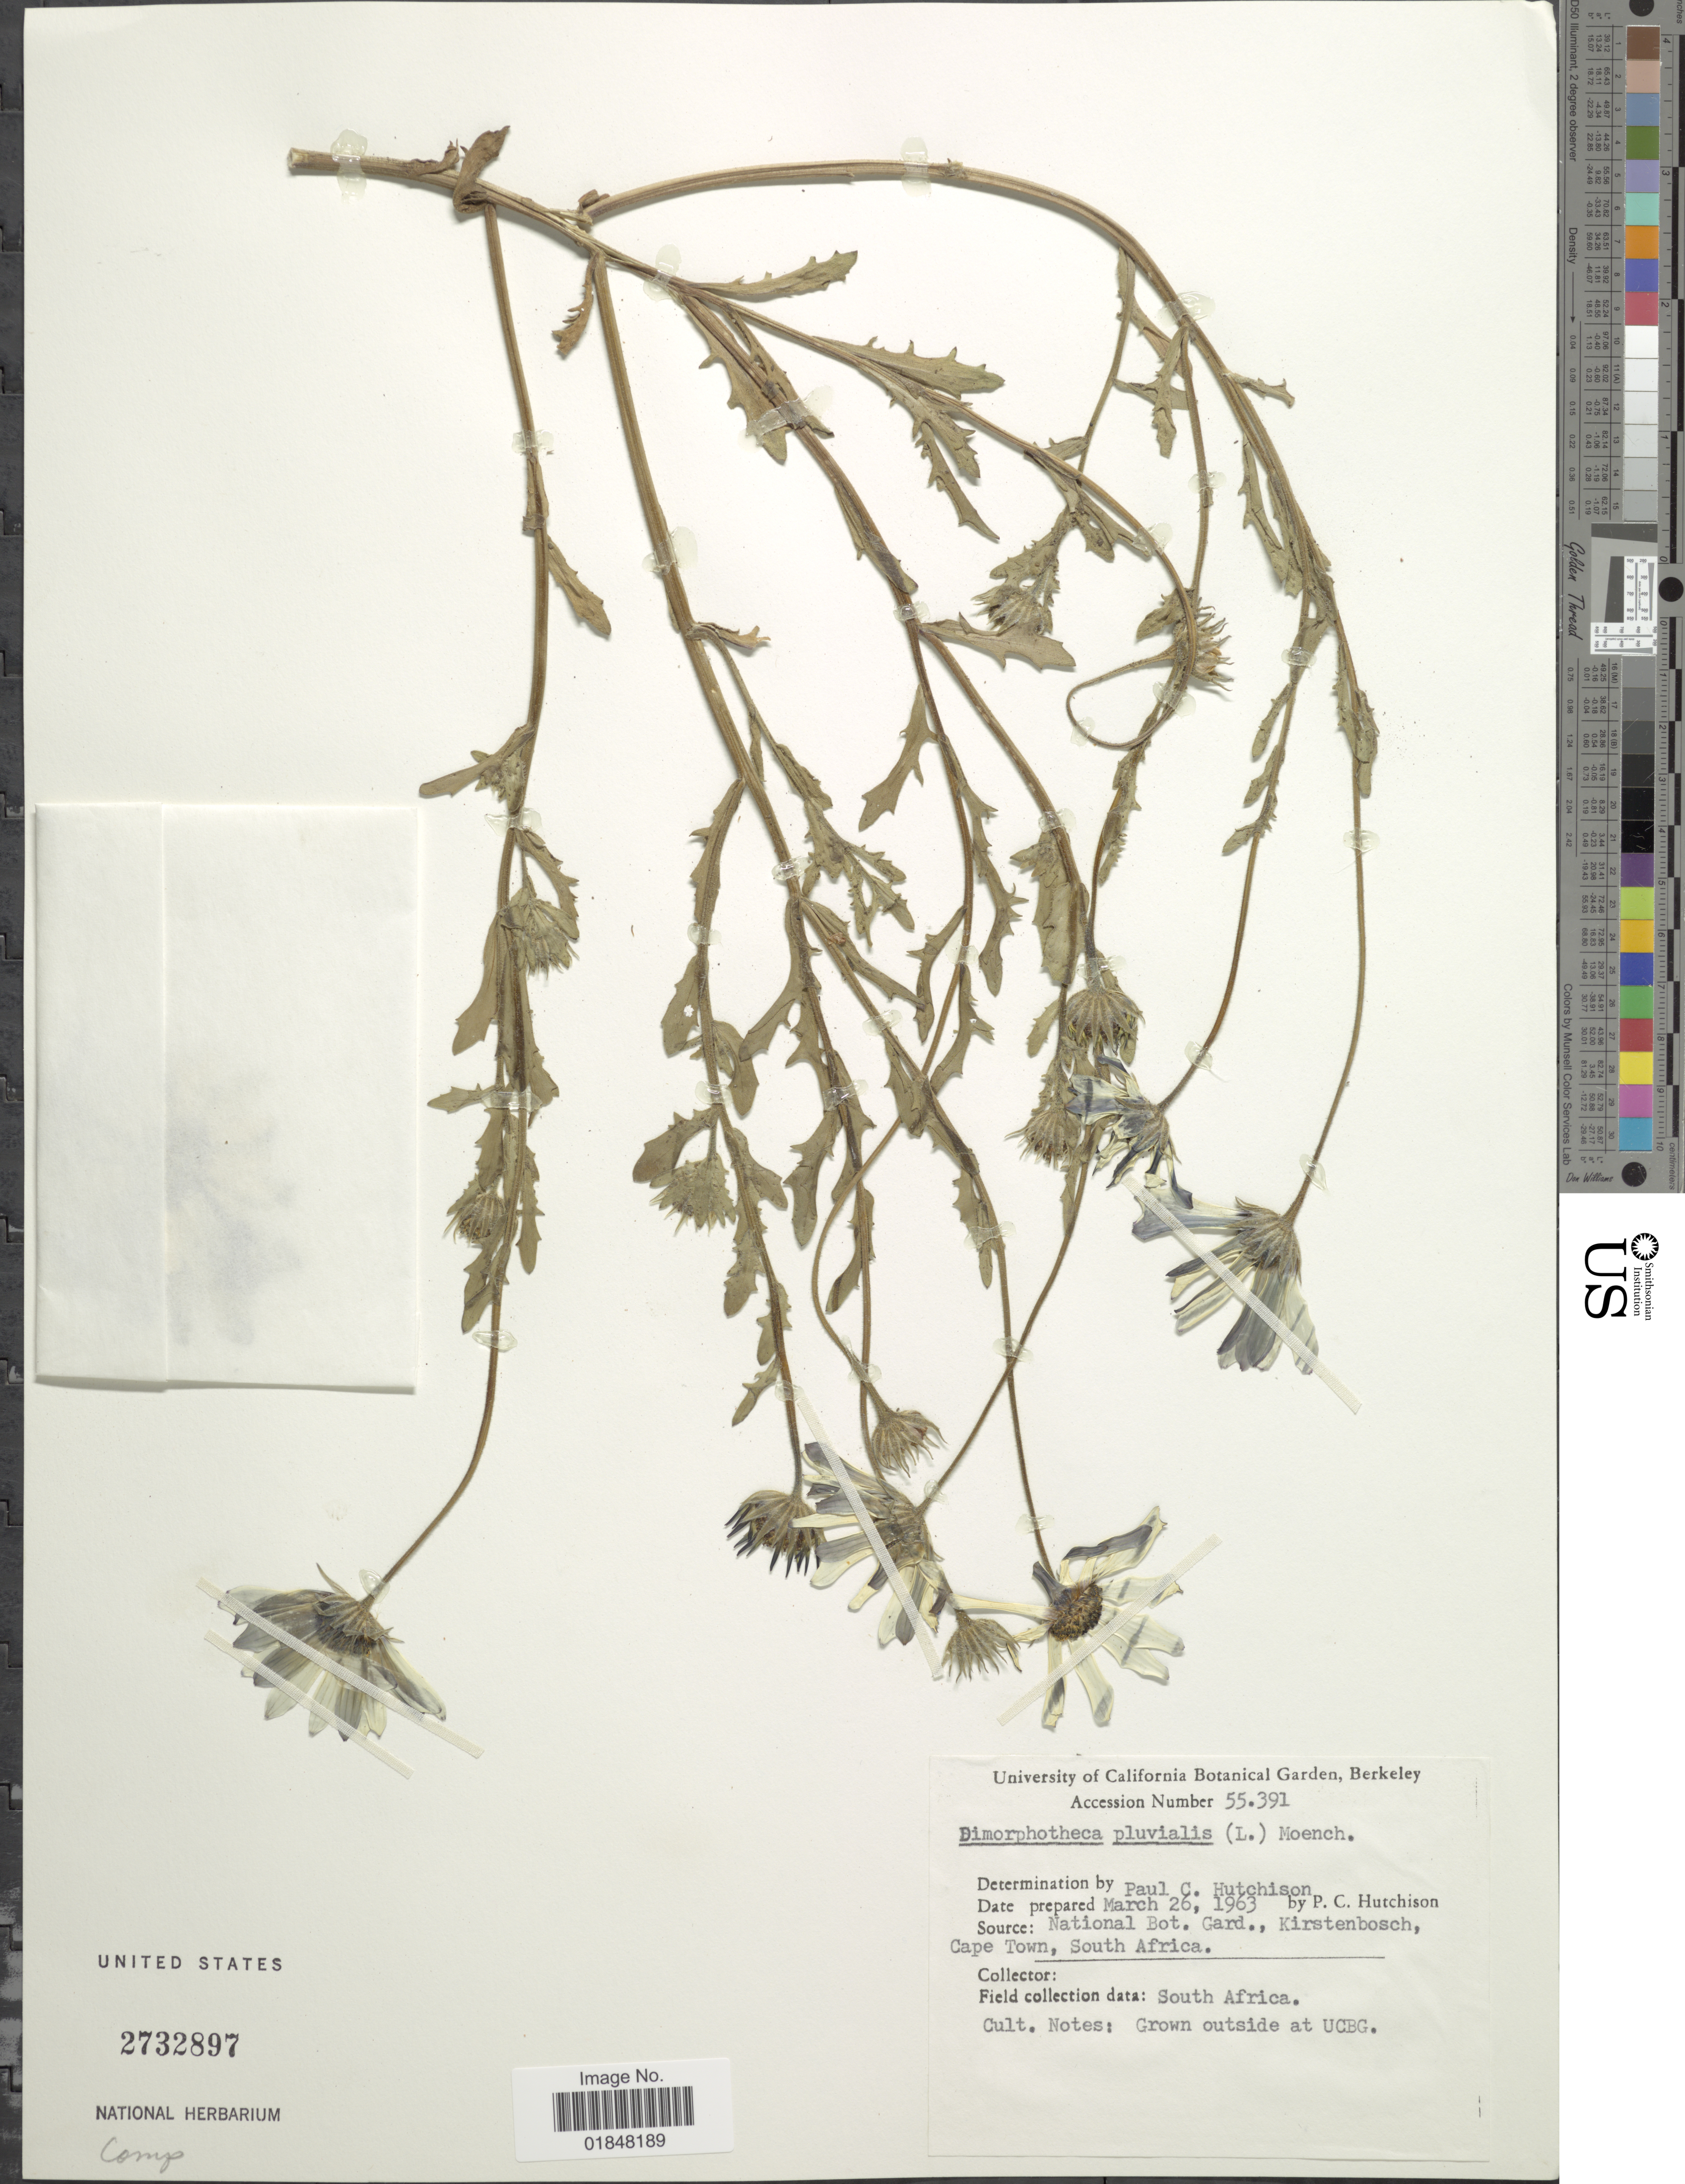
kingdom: Plantae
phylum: Tracheophyta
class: Magnoliopsida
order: Asterales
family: Asteraceae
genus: Dimorphotheca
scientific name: Dimorphotheca pluvialis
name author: (L.) Moench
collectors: P. C. Hutchison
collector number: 55391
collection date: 1963-03-26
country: South Africa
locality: National Bot. Garden., Kirstenbocsch, Cape Town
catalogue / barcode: US 2732897